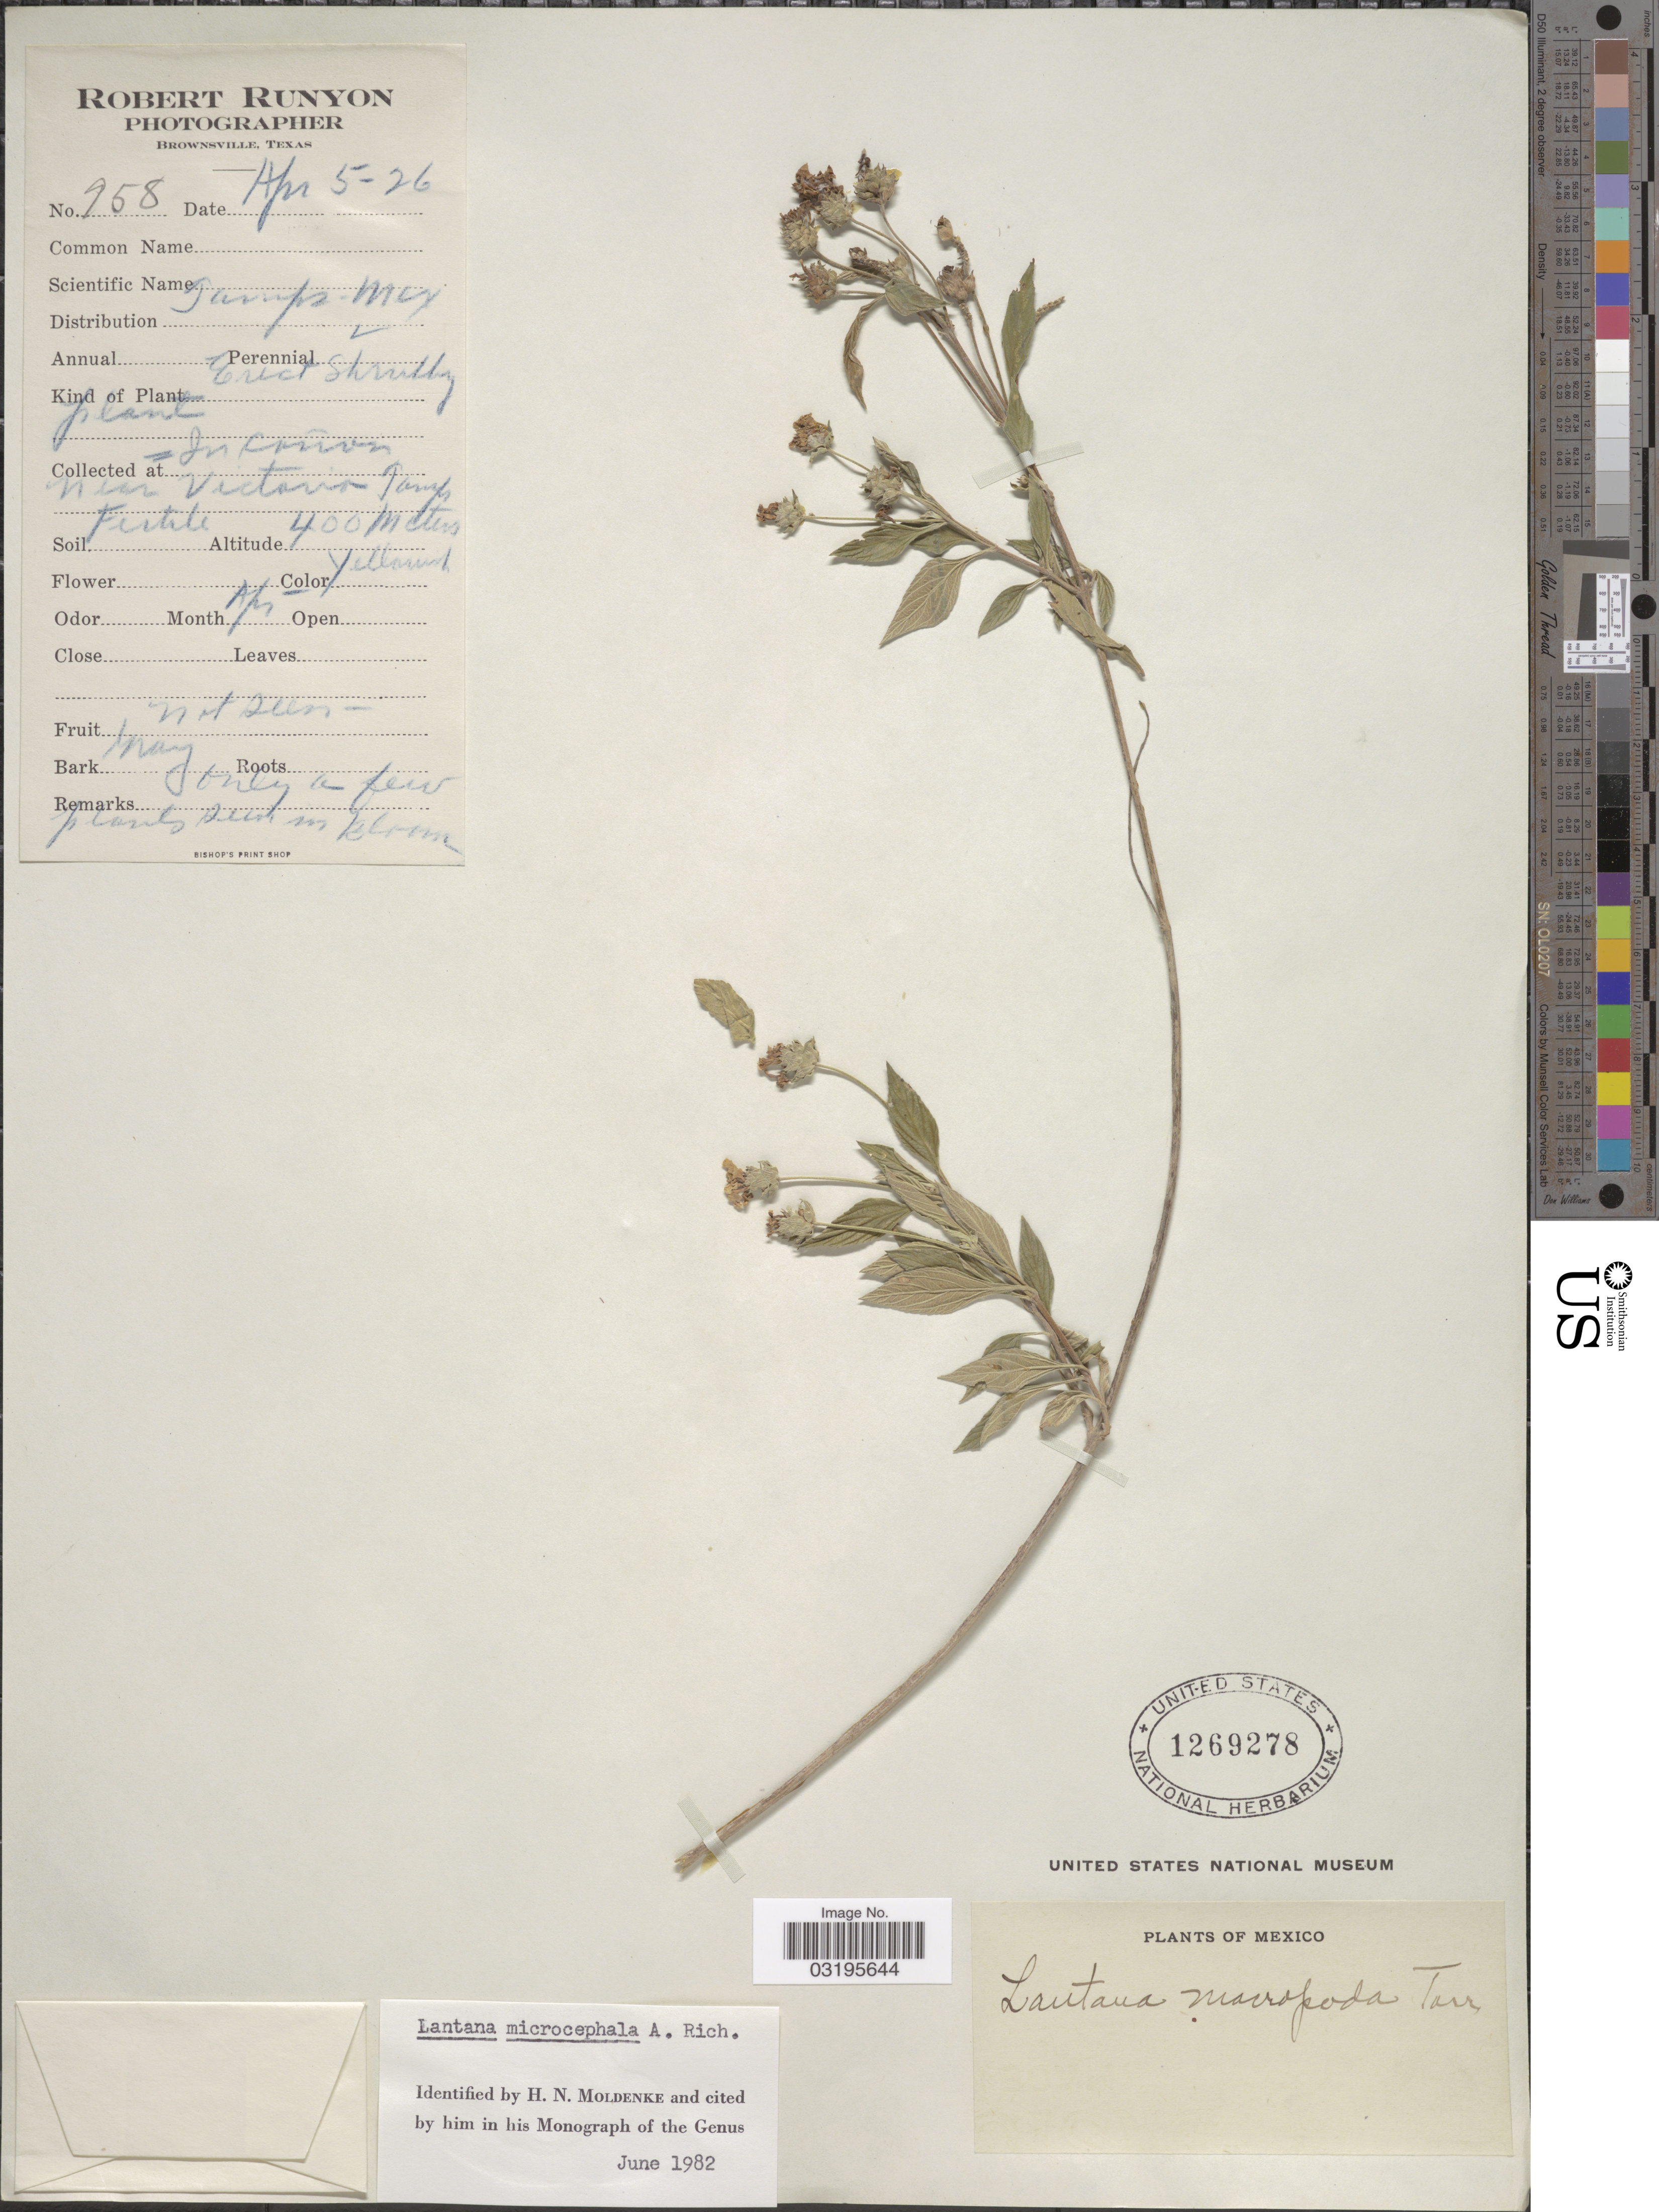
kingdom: Plantae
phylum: Tracheophyta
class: Magnoliopsida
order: Lamiales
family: Verbenaceae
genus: Lantana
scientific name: Lantana microcephala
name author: A. Rich. in Sagra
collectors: R. Runyon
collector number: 958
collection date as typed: Transcribed d/m/y: 5/4/26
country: Mexico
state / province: Tamaulipas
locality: In cañon near Victoria.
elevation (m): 400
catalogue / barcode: US 1269278